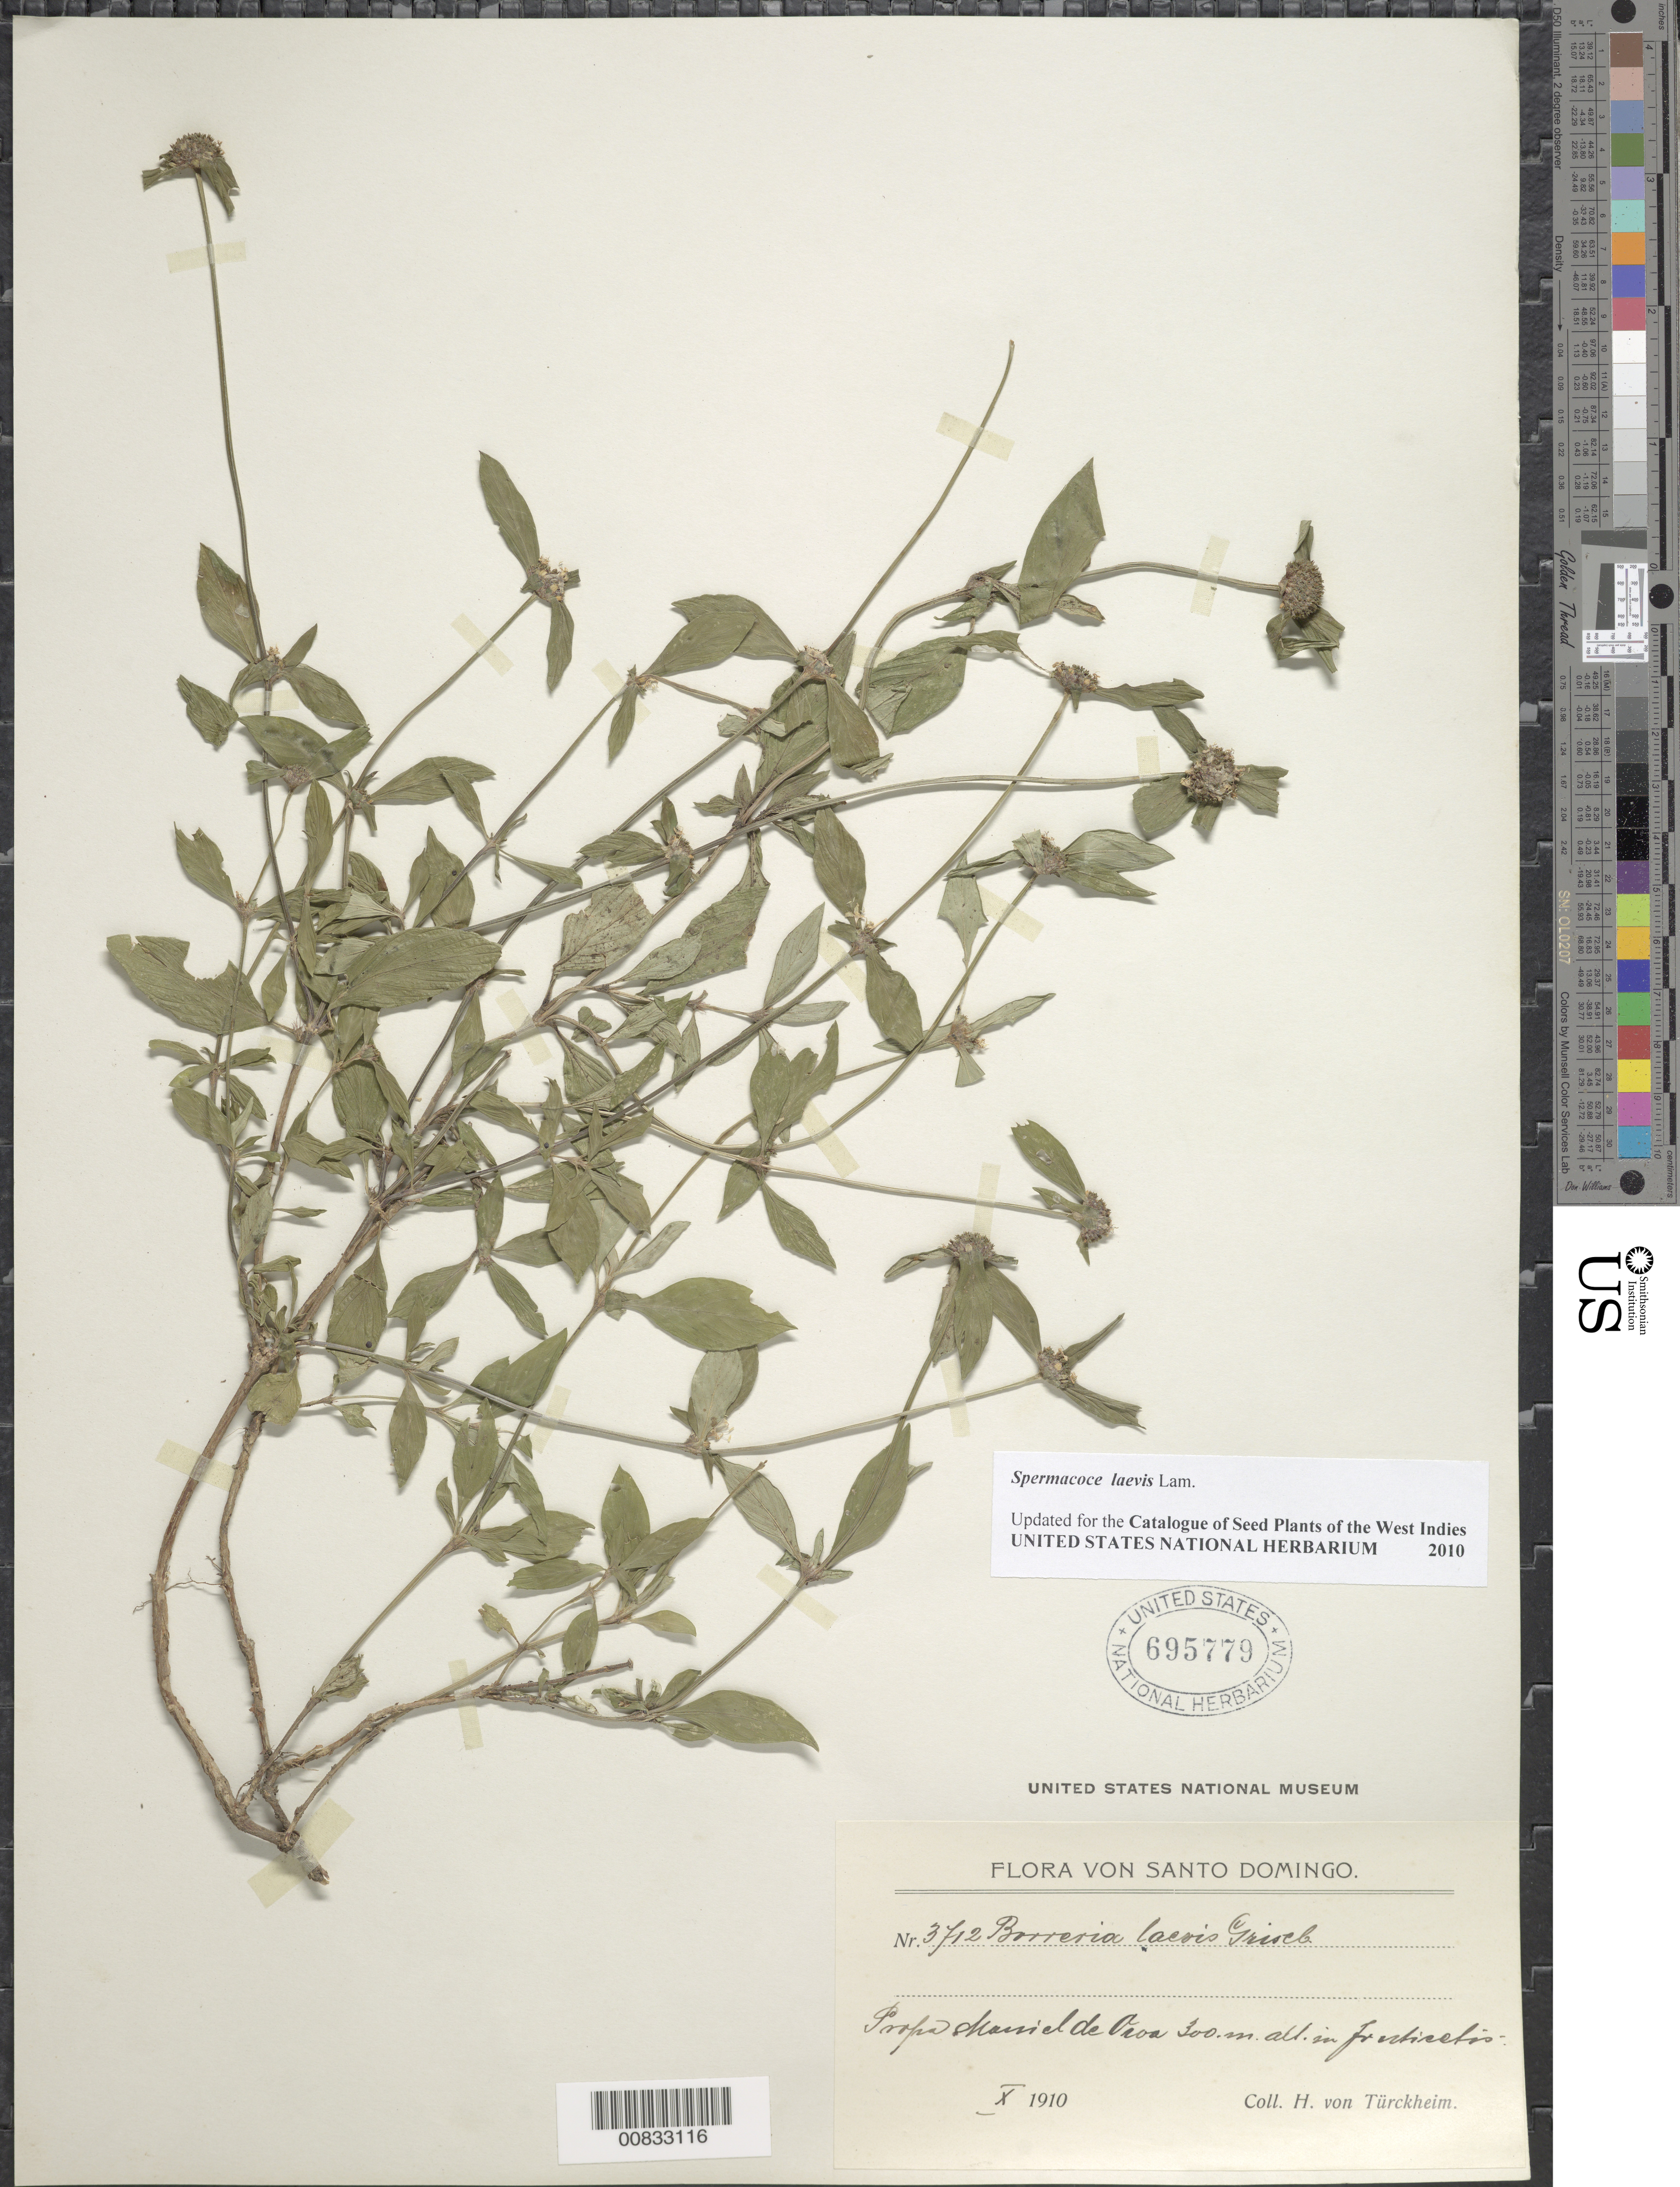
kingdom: Plantae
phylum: Tracheophyta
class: Magnoliopsida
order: Gentianales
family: Rubiaceae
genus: Spermacoce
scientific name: Spermacoce laevis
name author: Lam.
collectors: H. von Türckheim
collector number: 3712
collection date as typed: Oct 1910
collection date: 1910-10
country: Dominican Republic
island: Hispaniola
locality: "Maniel de Ocoa"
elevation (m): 300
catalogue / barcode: US 695779